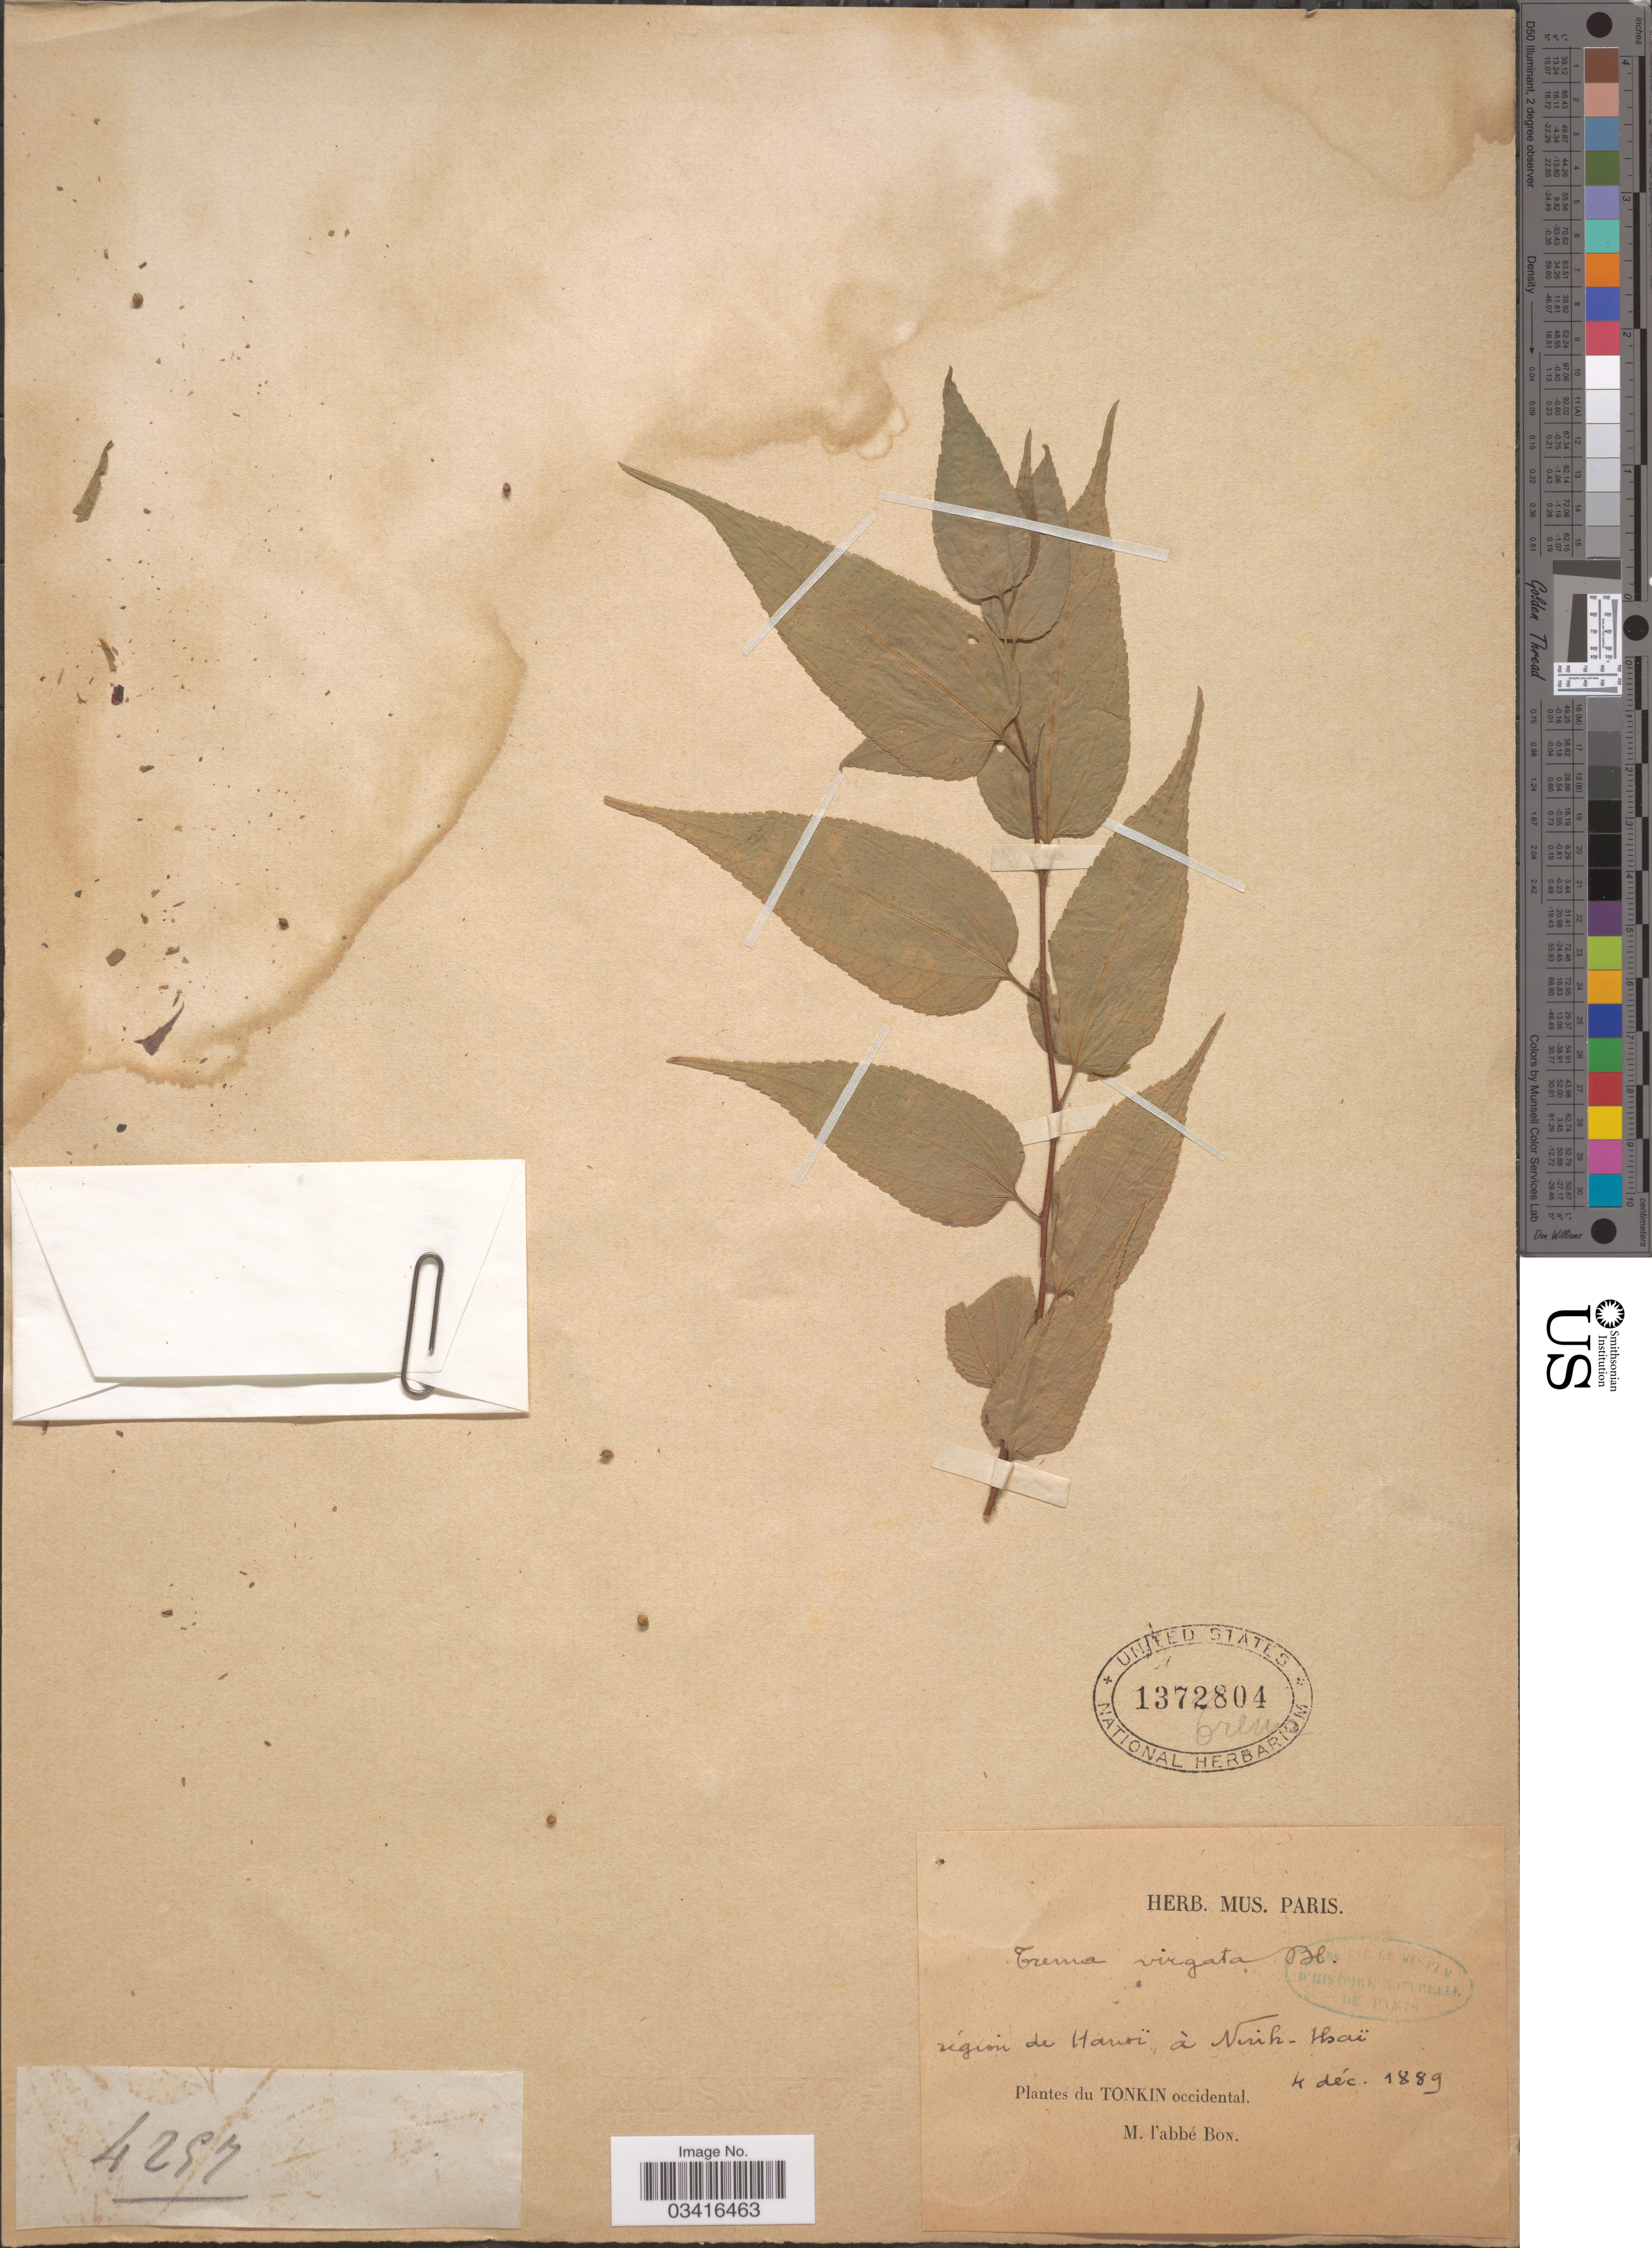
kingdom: Plantae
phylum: Tracheophyta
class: Magnoliopsida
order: Rosales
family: Cannabaceae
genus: Trema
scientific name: Trema cannabina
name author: Lour.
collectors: H. F. Bon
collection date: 1889-12-04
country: Vietnam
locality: Région de Hanoï, à Ninh-Hsaï. Tonkin occidental.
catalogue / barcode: US 1372804